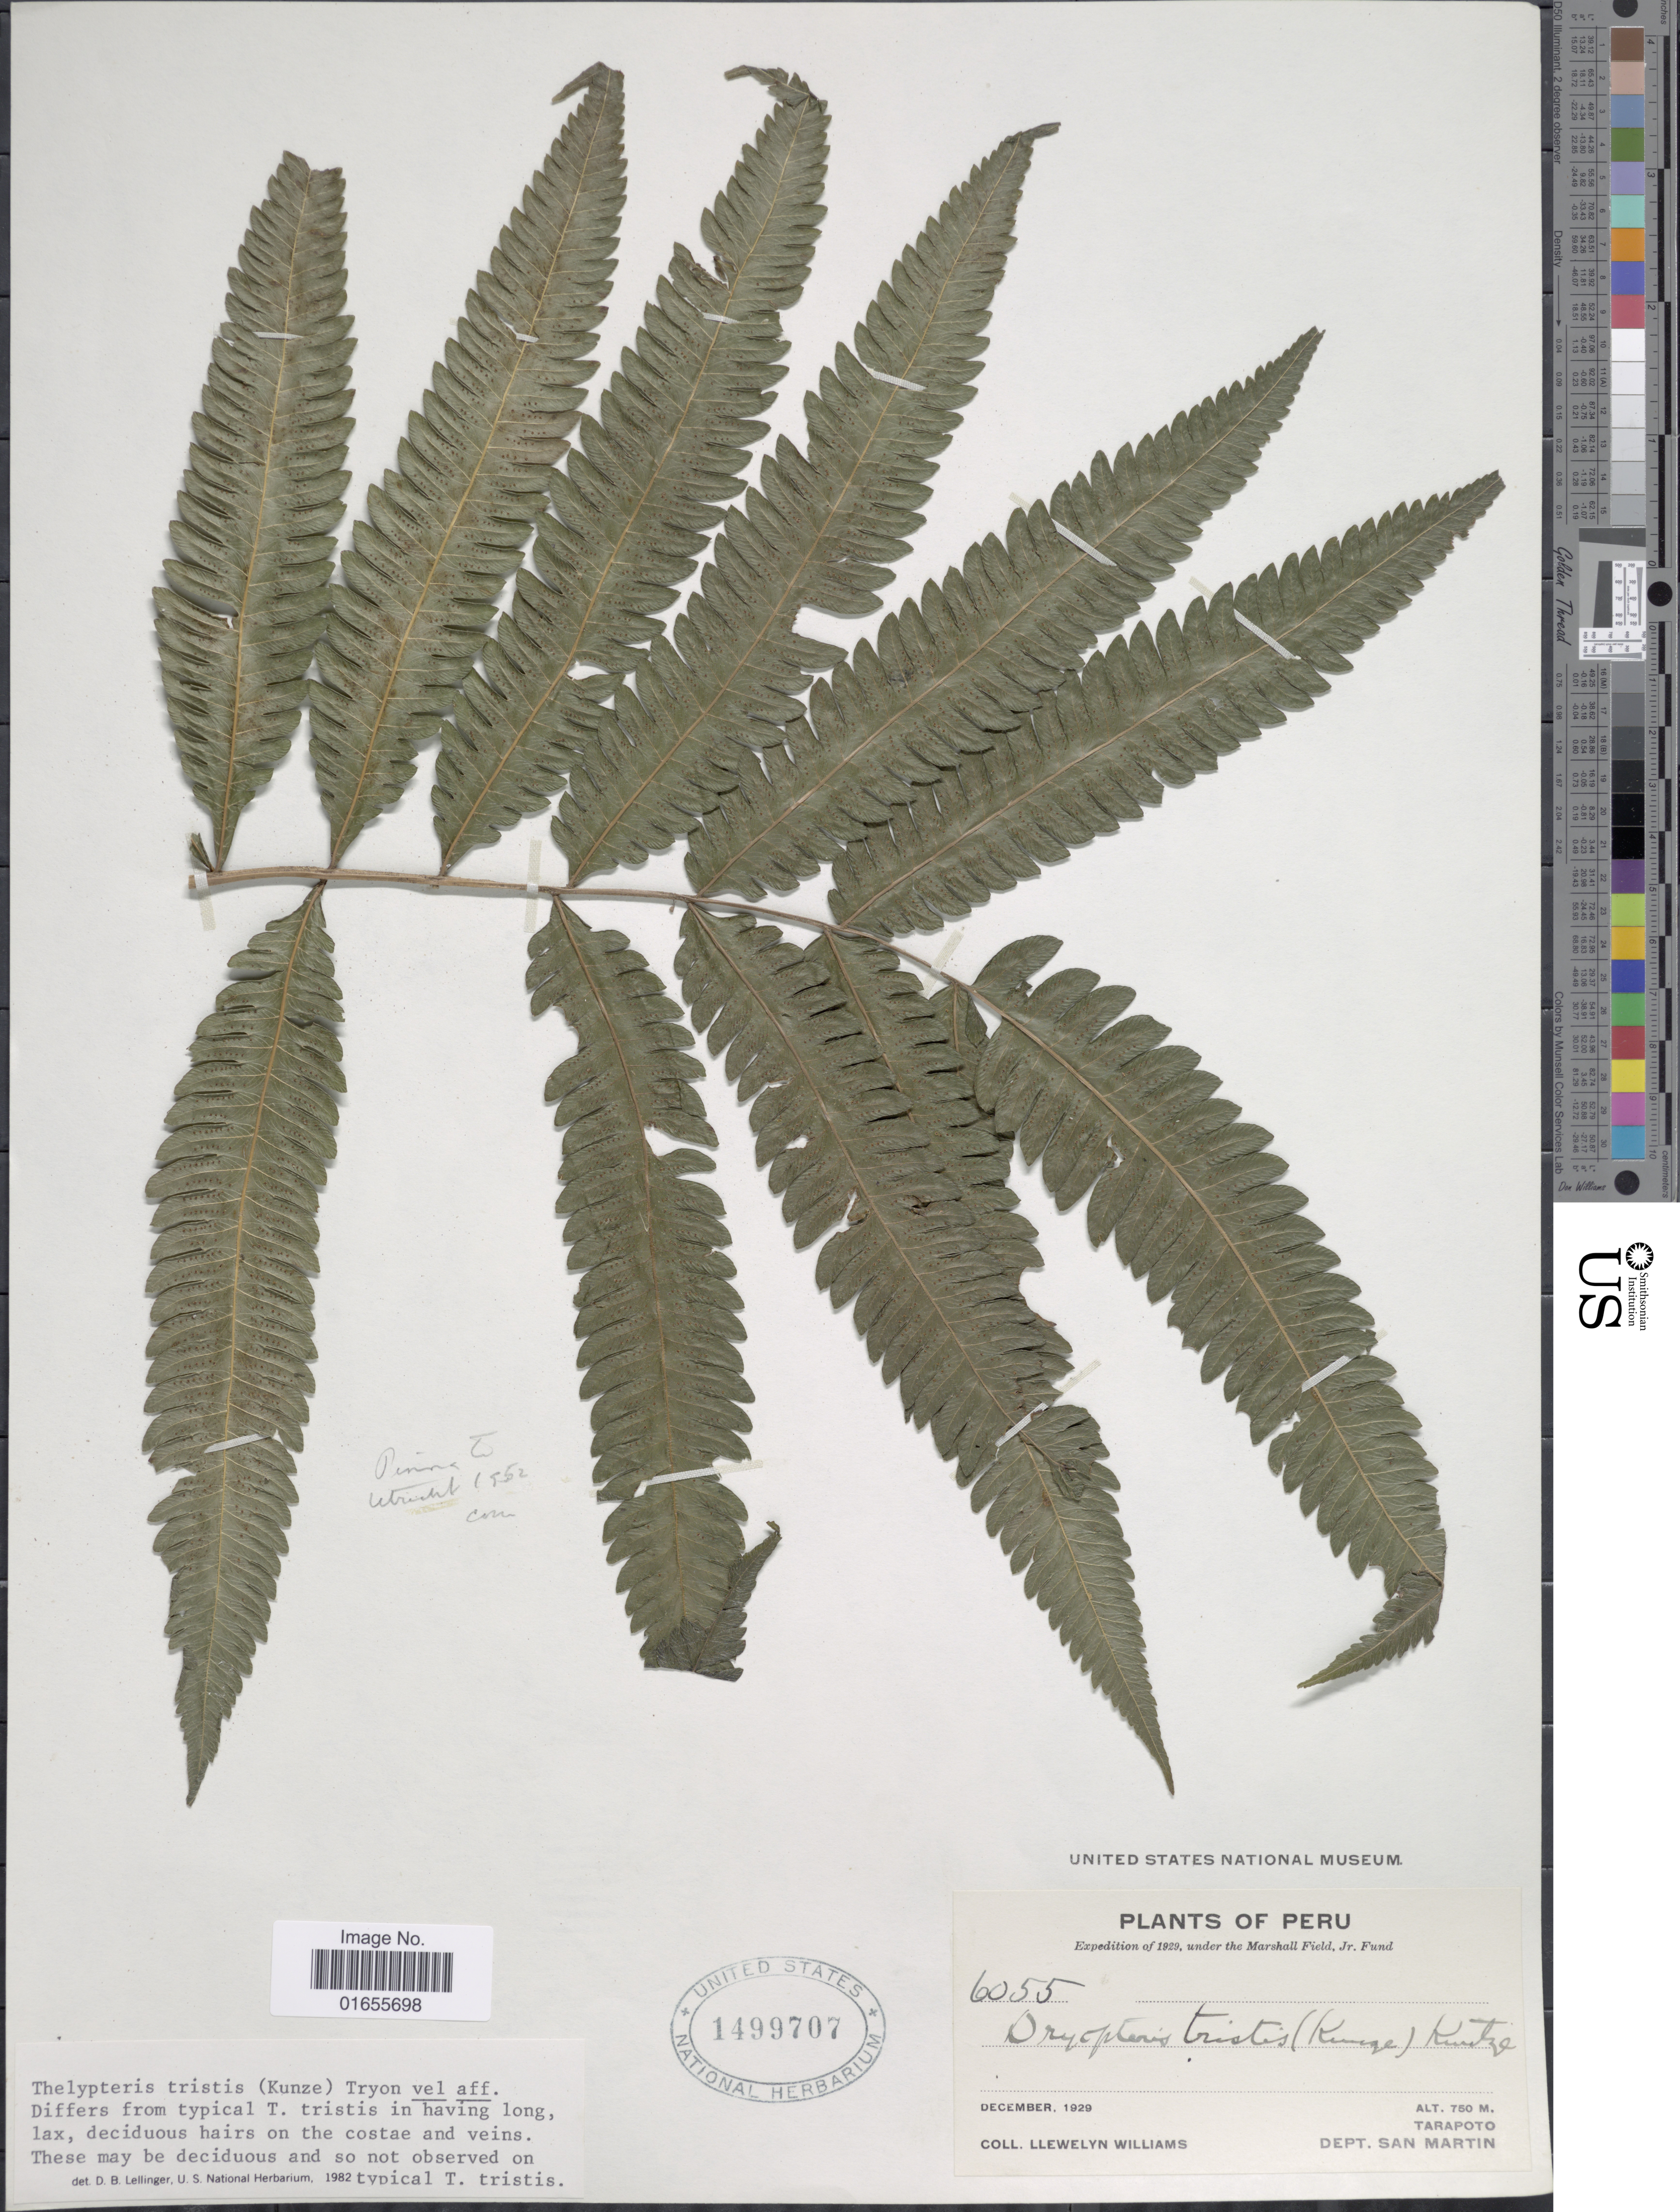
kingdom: Plantae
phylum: Tracheophyta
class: Polypodiopsida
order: Polypodiales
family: Thelypteridaceae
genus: Goniopteris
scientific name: Goniopteris tristis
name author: (Kuntze) Brade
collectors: Ll. Williams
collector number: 6055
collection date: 1929-12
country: Peru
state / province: San Martín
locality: Tarapoto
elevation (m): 750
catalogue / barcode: US 1499707